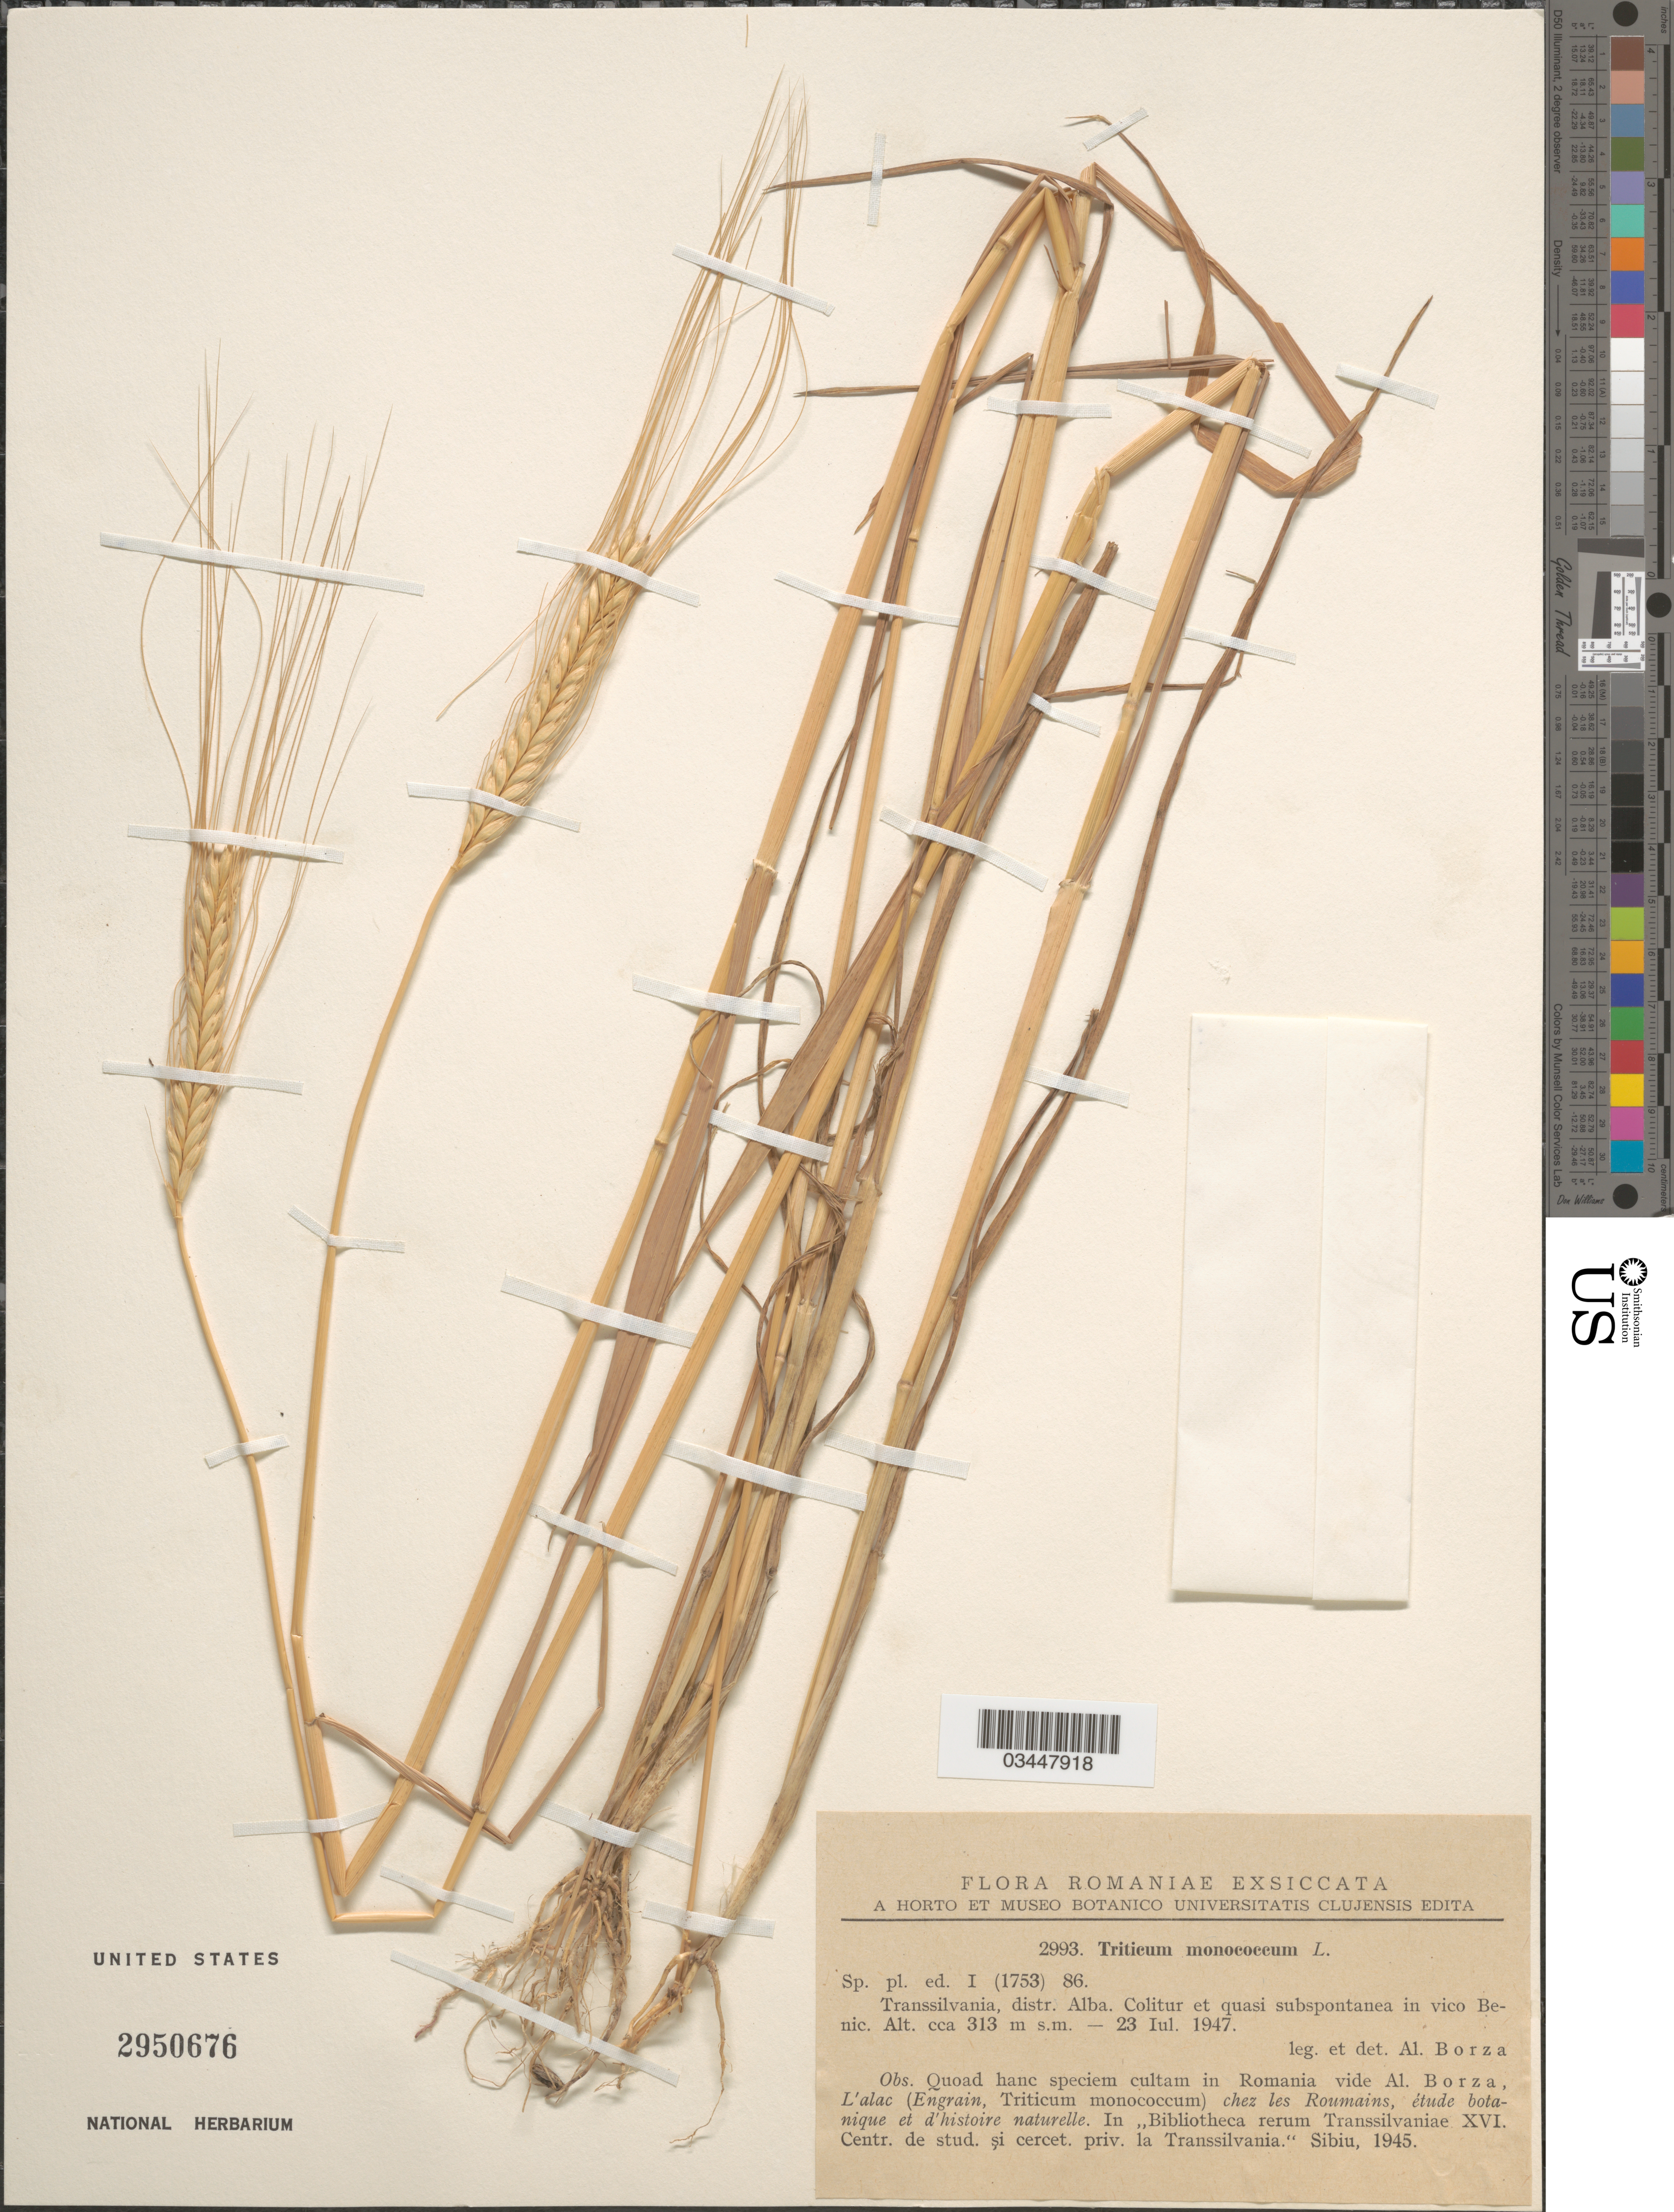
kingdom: Plantae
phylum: Tracheophyta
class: Liliopsida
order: Poales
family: Poaceae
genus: Triticum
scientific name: Triticum monococcum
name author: L.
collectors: A. Borza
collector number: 2993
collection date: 1947-07-23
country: Romania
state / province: Alba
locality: Transsilvania, distr. Alba. Colitur et quasi subspontanea in vico Benic.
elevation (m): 313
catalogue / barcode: US 2950676